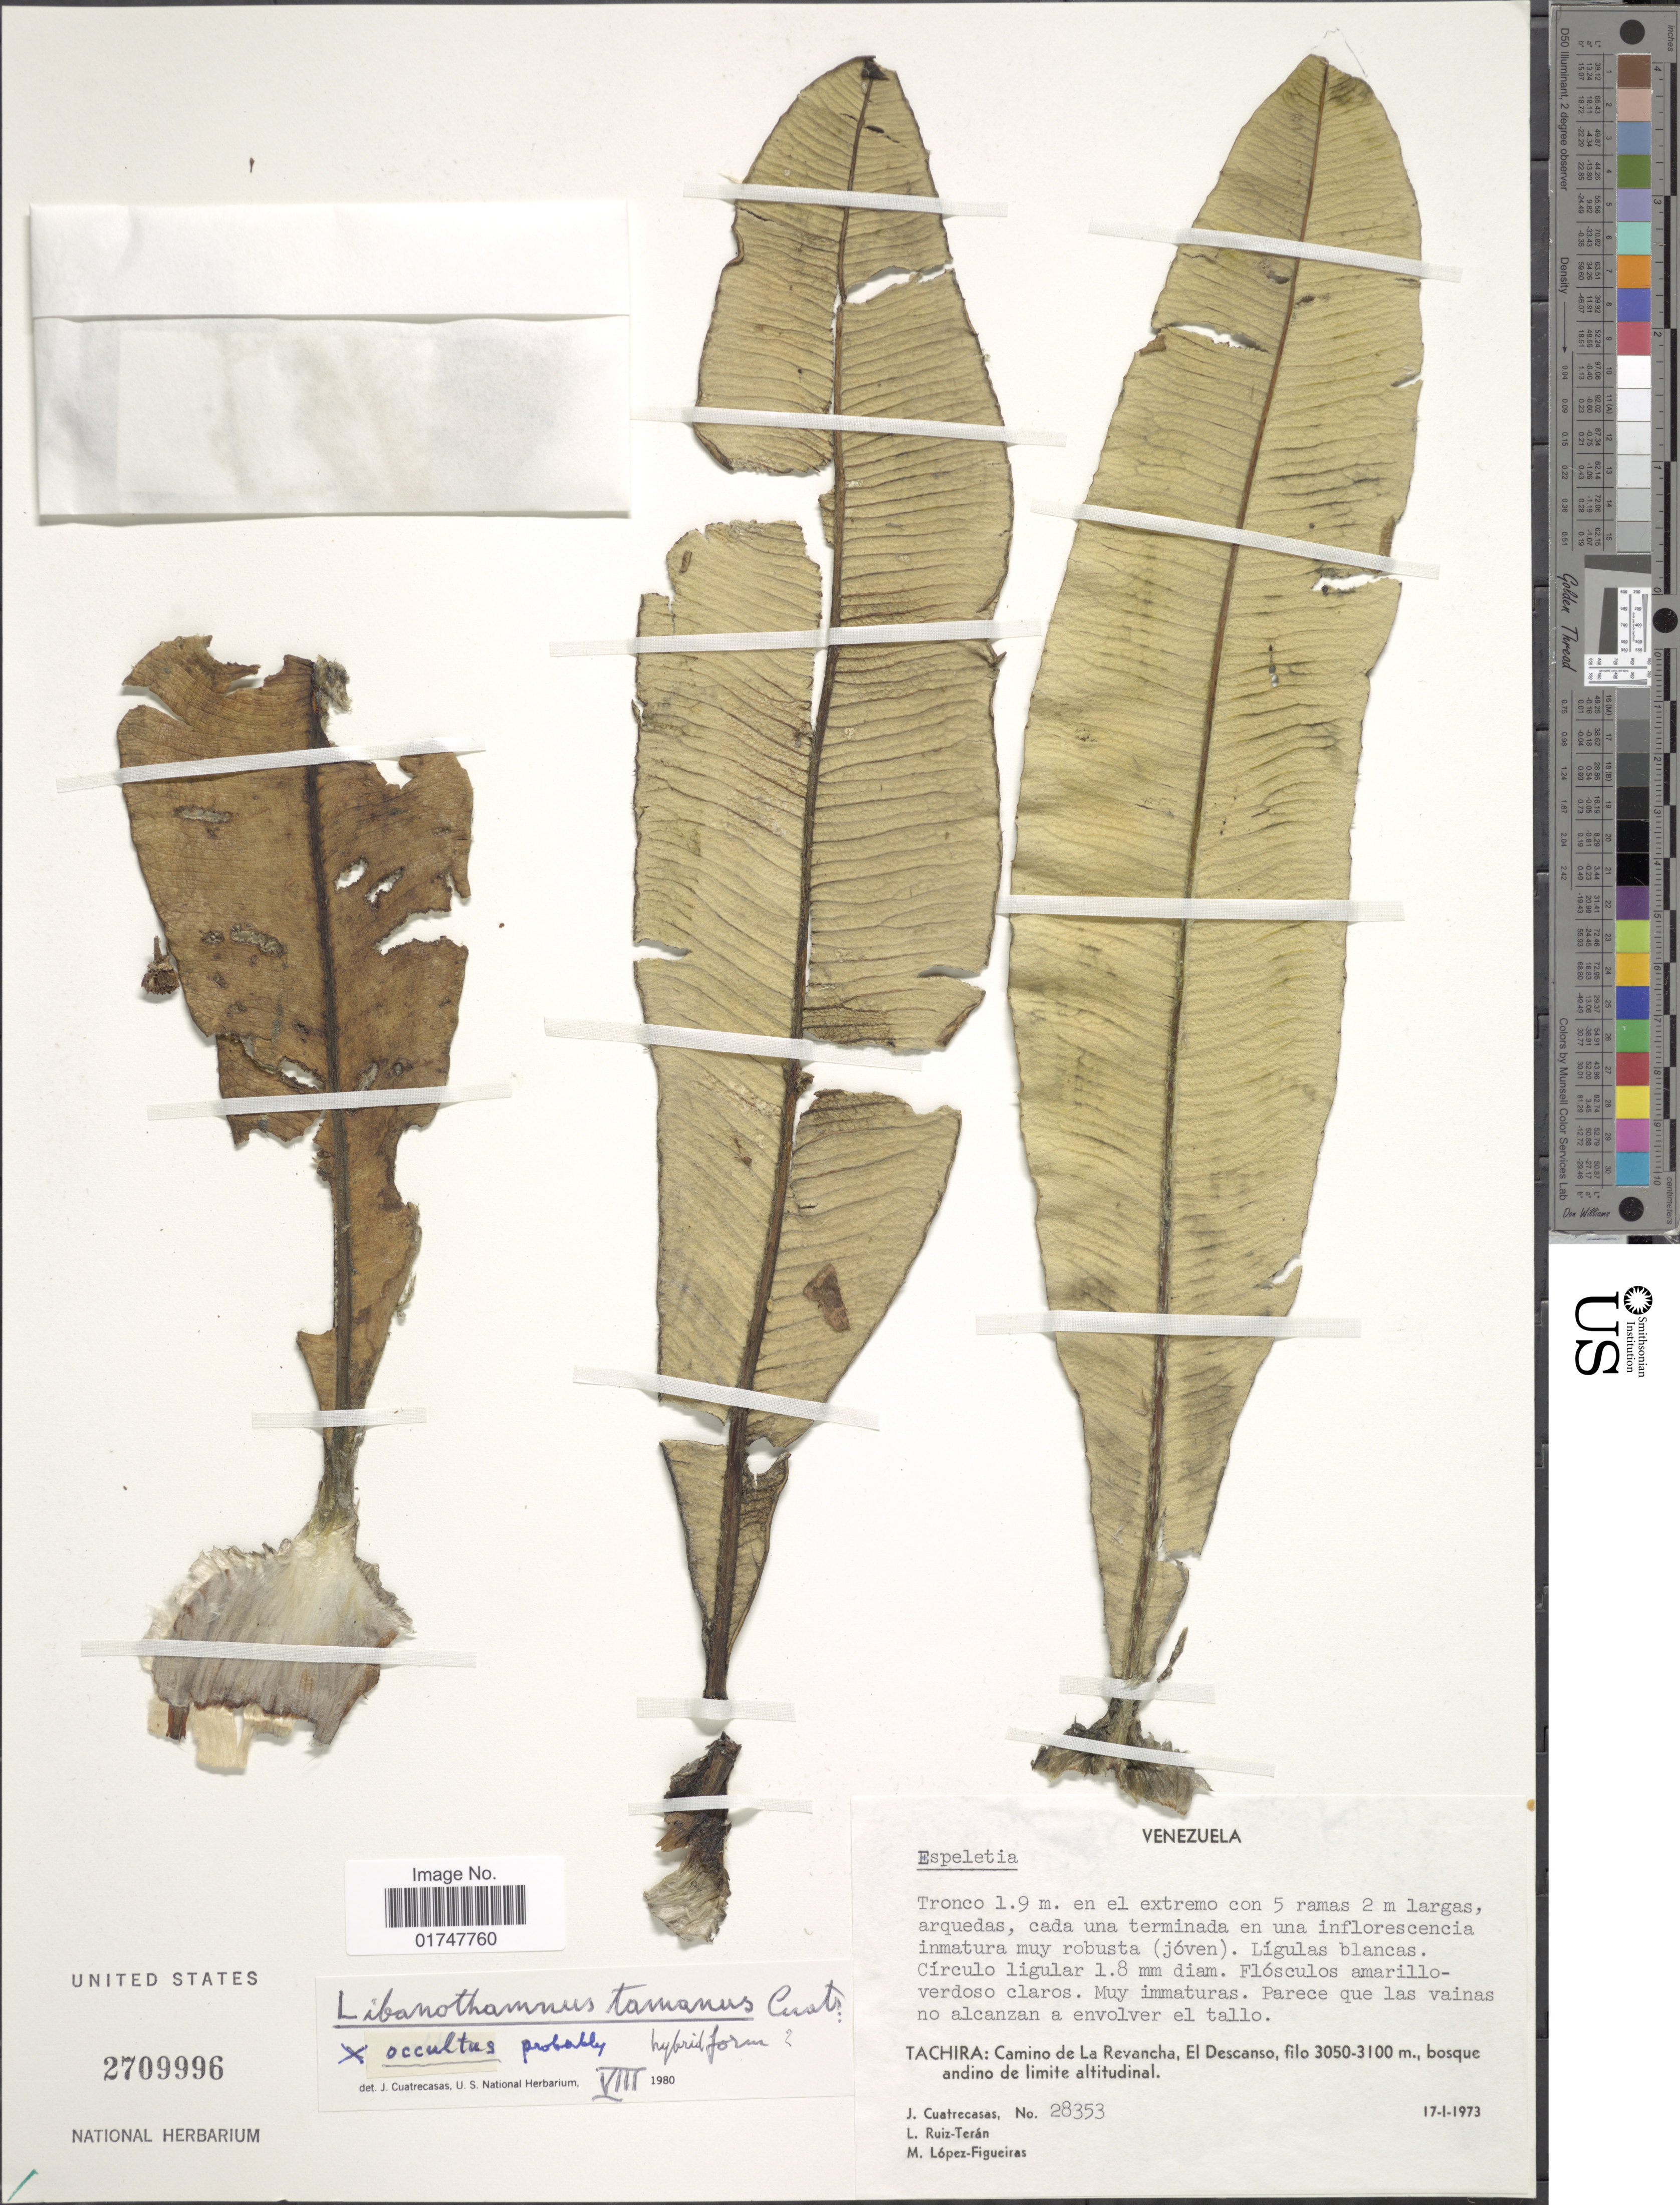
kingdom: Plantae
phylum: Tracheophyta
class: Magnoliopsida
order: Asterales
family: Asteraceae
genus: Libanothamnus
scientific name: Libanothamnus tamanus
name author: (Cuatrec.) Cuatrec.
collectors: J. Cuatrecasas, L. E. Ruíz-Terán & M. López Figueiras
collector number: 28353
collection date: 1973-01-17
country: Venezuela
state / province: Tachira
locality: Camino de La Revancha, El Descanso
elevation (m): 3050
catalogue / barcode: US 2709996